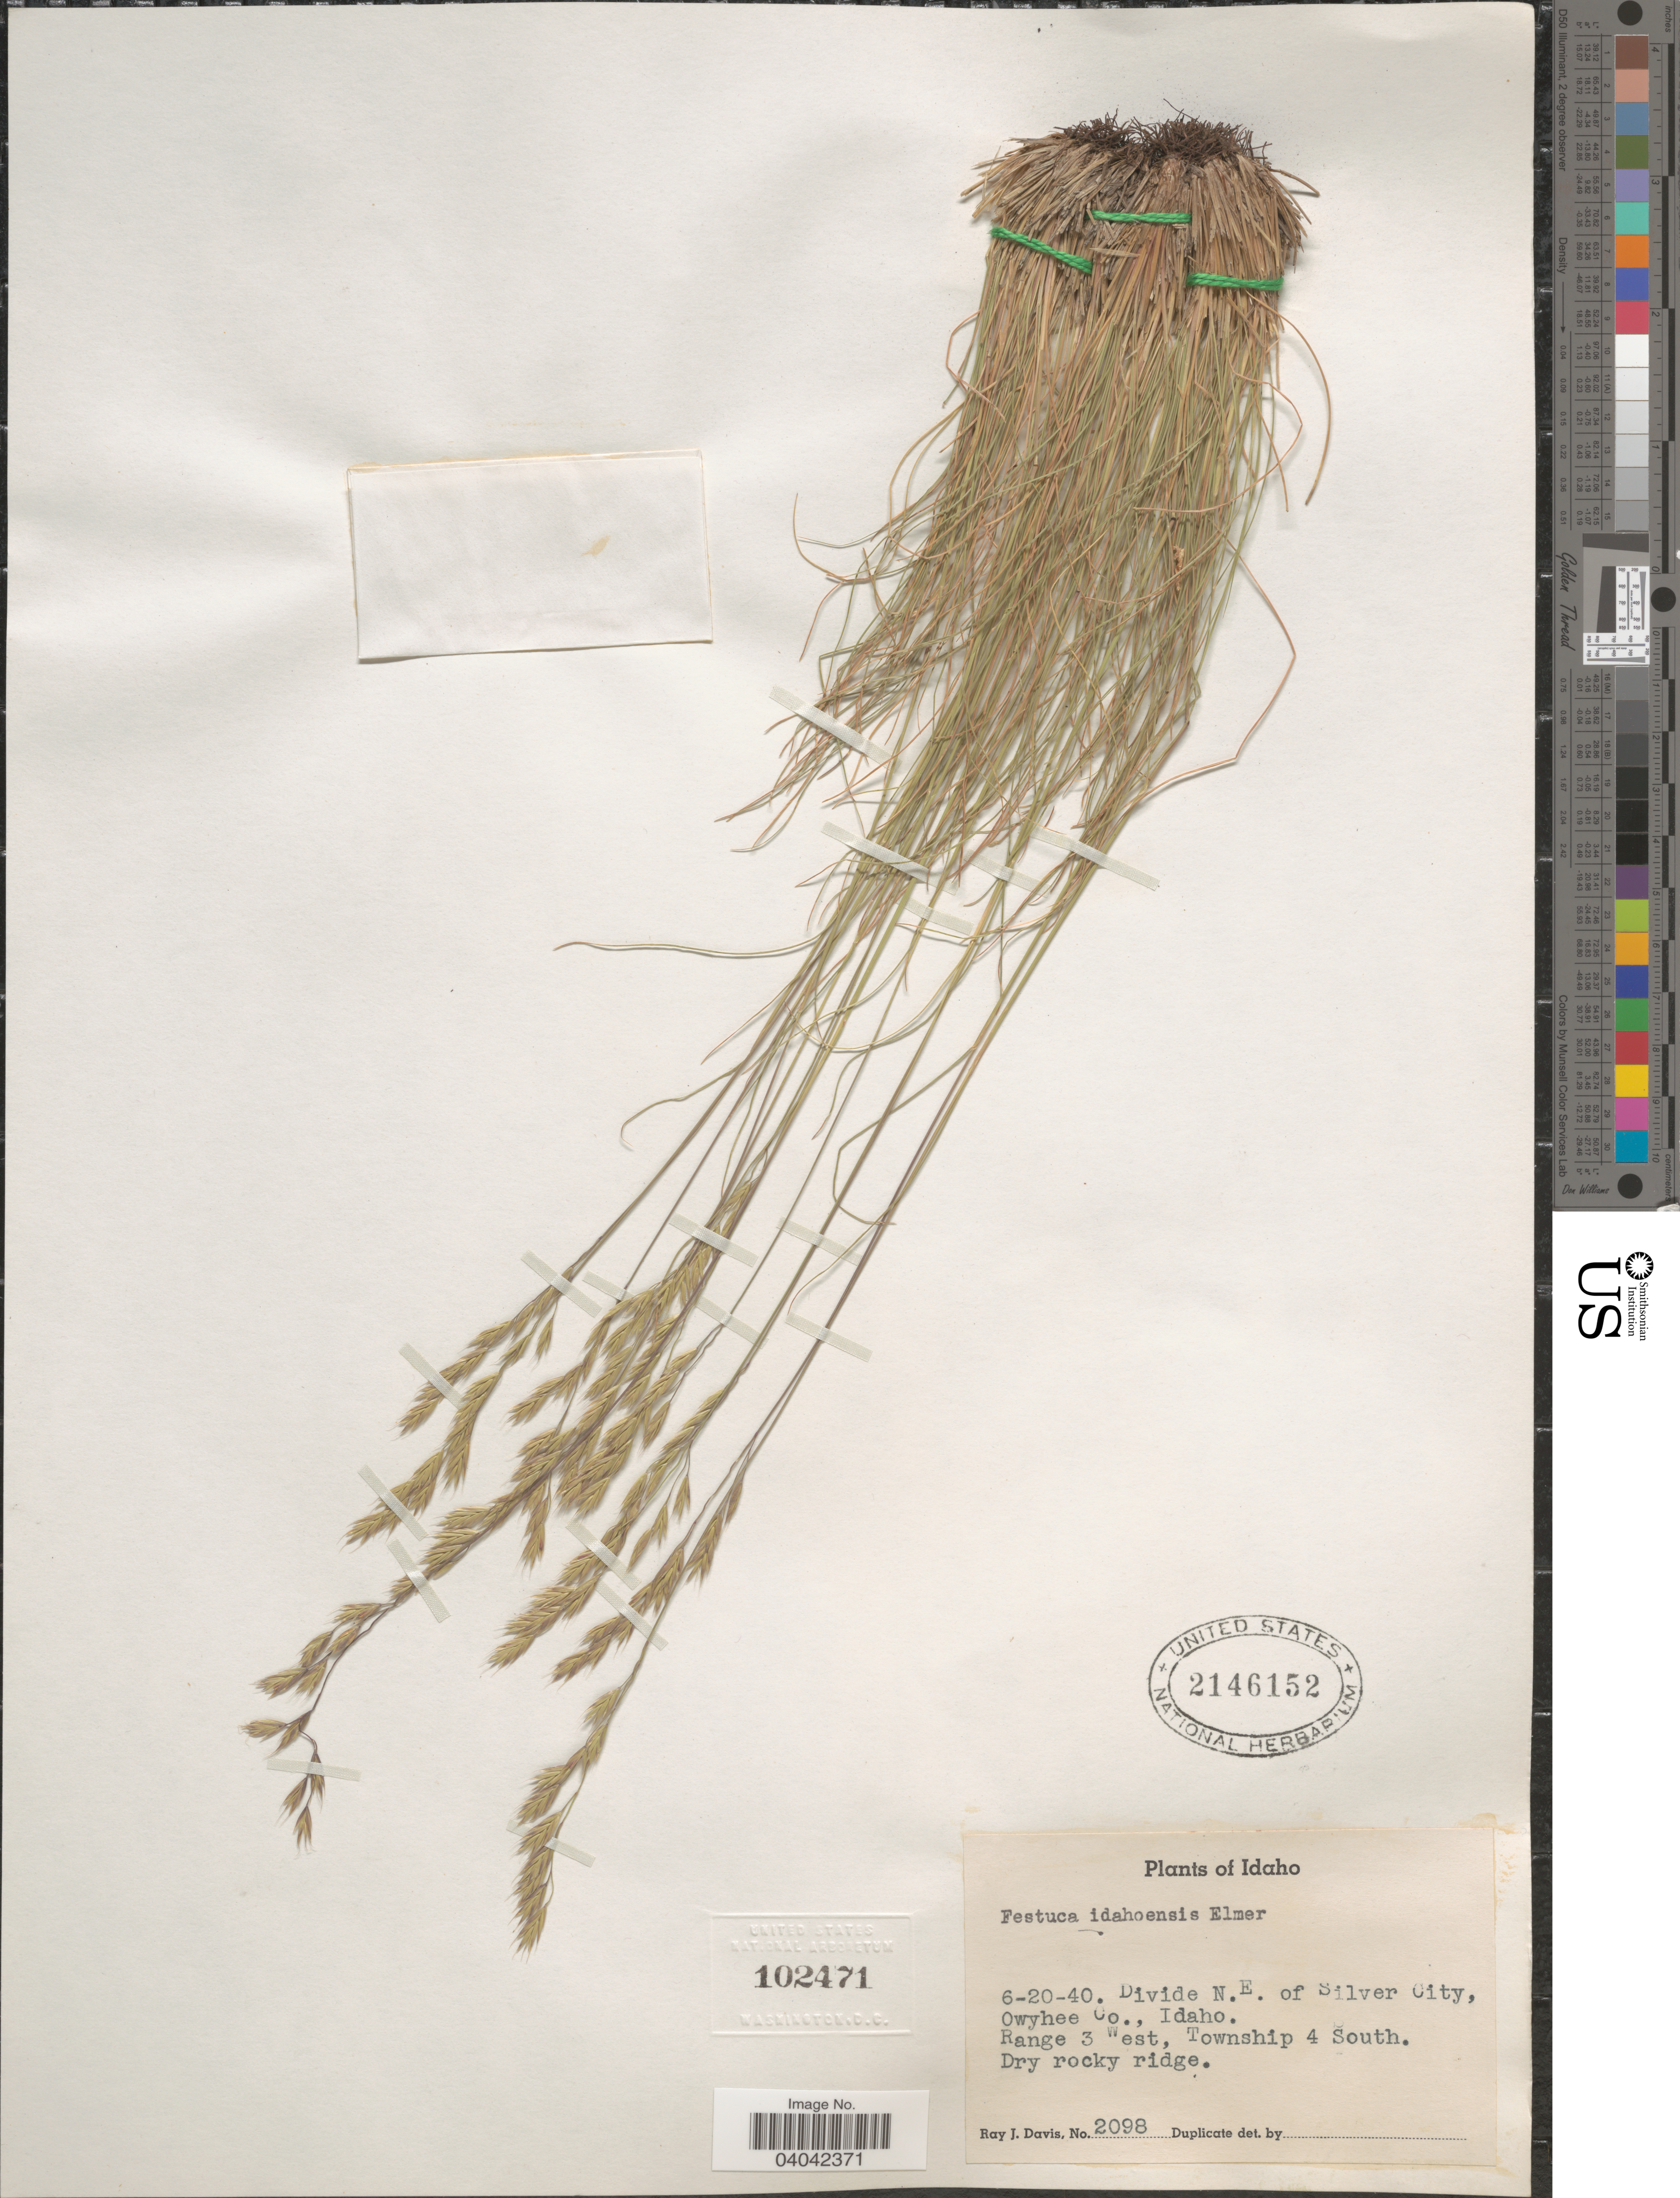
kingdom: Plantae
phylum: Tracheophyta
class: Liliopsida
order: Poales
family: Poaceae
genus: Festuca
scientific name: Festuca idahoensis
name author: Elmer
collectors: R. Davis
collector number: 2098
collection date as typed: Transcribed d/m/y: 20/6/40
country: United States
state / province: Idaho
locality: Divide N.E. of Silver City, Owyhee Co. Range 3 West, Township 4 South.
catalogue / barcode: US 2146152